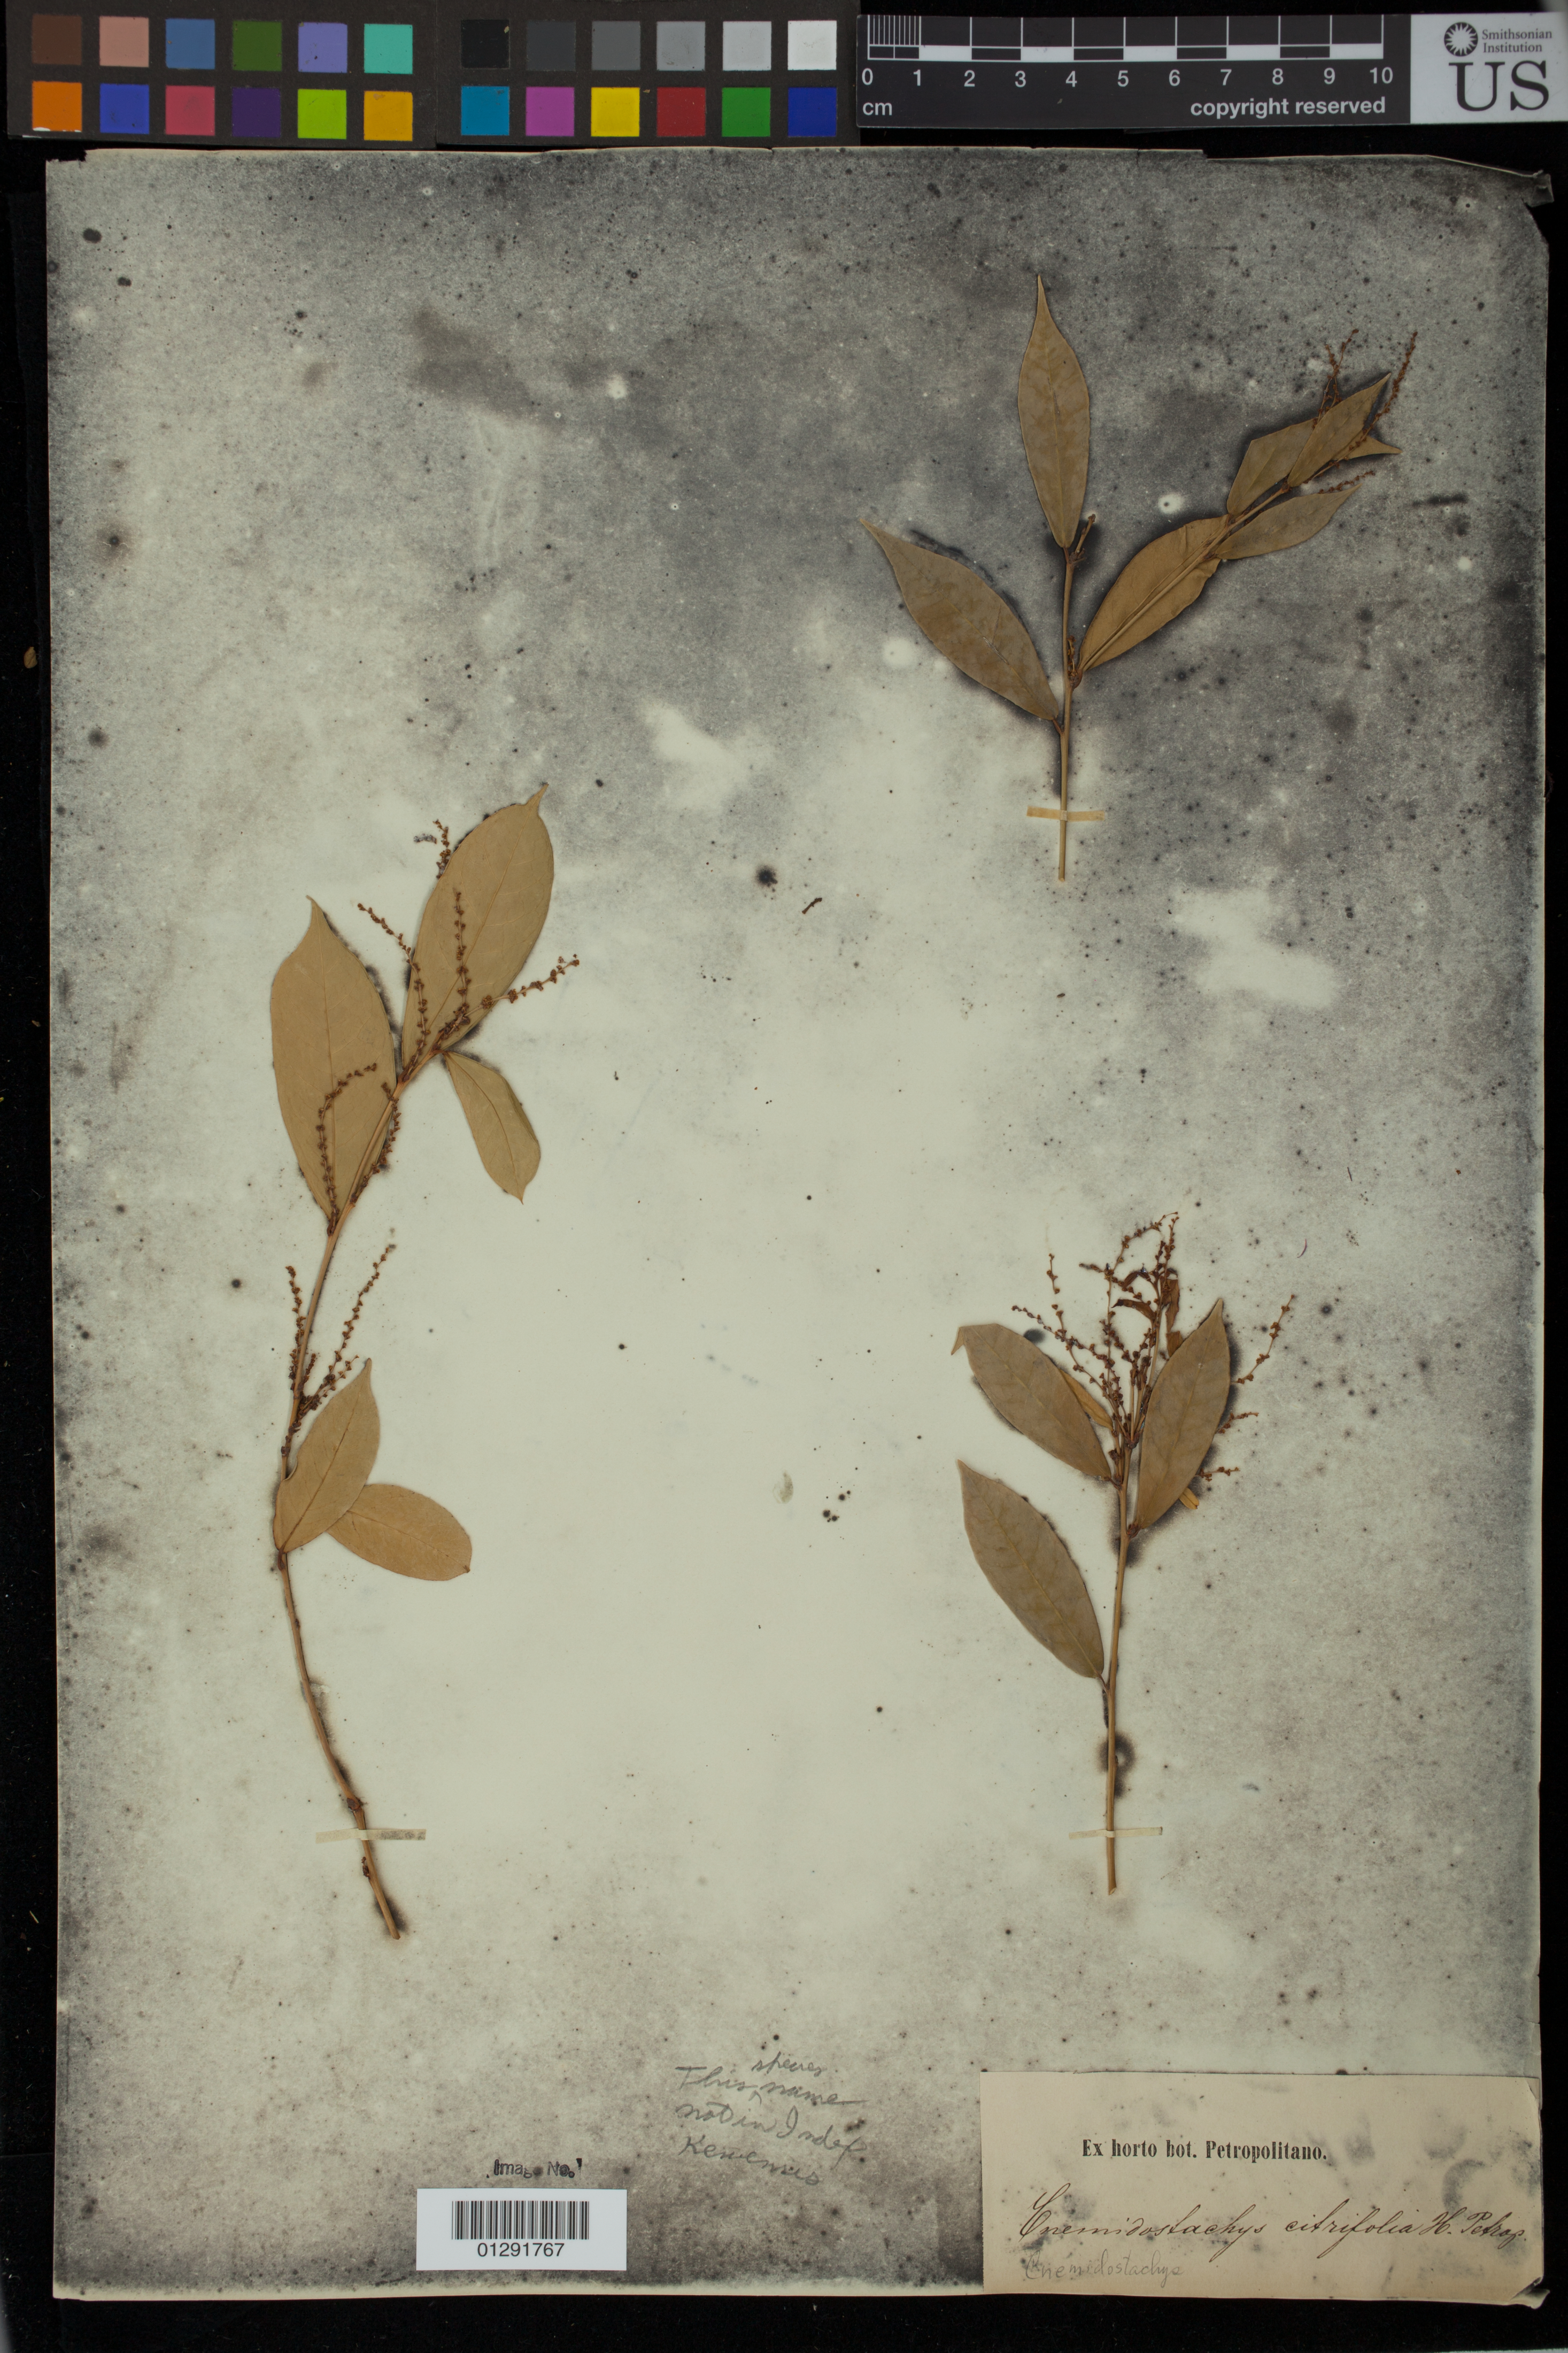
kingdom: Plantae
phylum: Tracheophyta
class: Magnoliopsida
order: Malpighiales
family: Euphorbiaceae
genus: Sebastiania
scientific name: Sebastiania multiramea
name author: (Klotzsch) Mart.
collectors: ex Horto Bot. Petropolitano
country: Cuba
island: Cuba